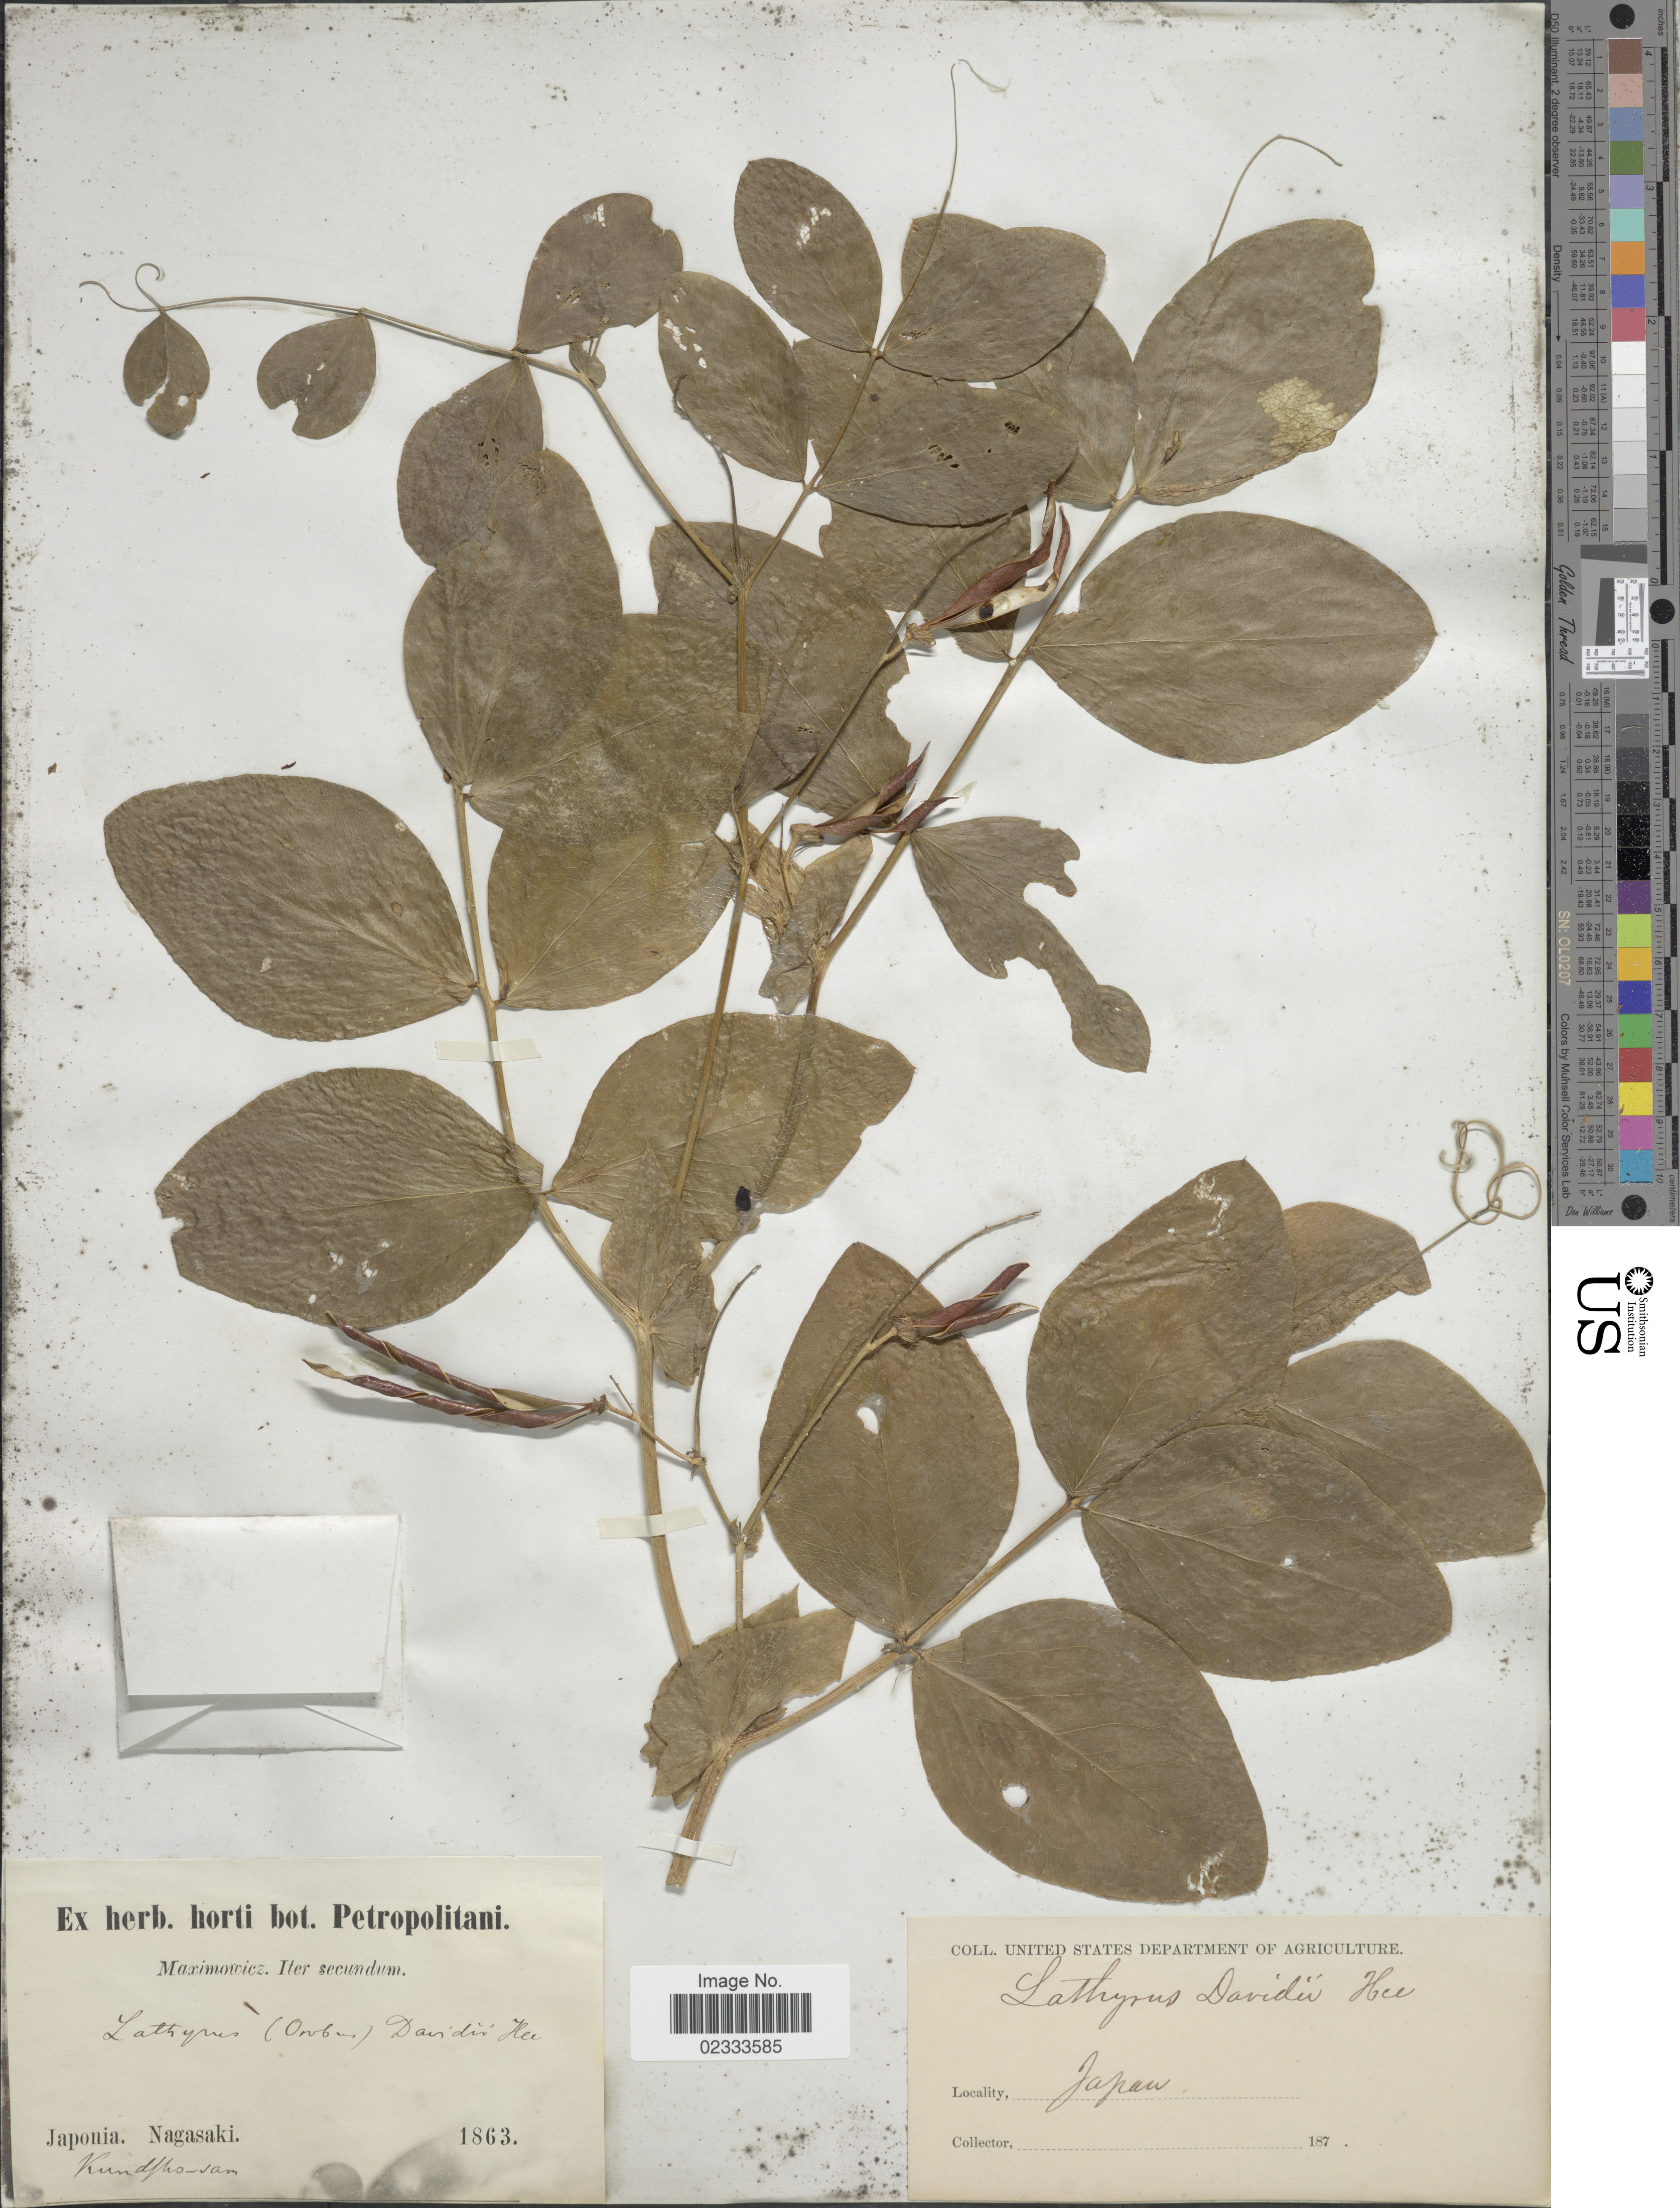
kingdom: Plantae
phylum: Tracheophyta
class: Magnoliopsida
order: Fabales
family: Fabaceae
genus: Lathyrus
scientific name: Lathyrus davidii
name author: Hance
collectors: Maximowicz, --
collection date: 1863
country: Japan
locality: Nagasaki [illegible text]